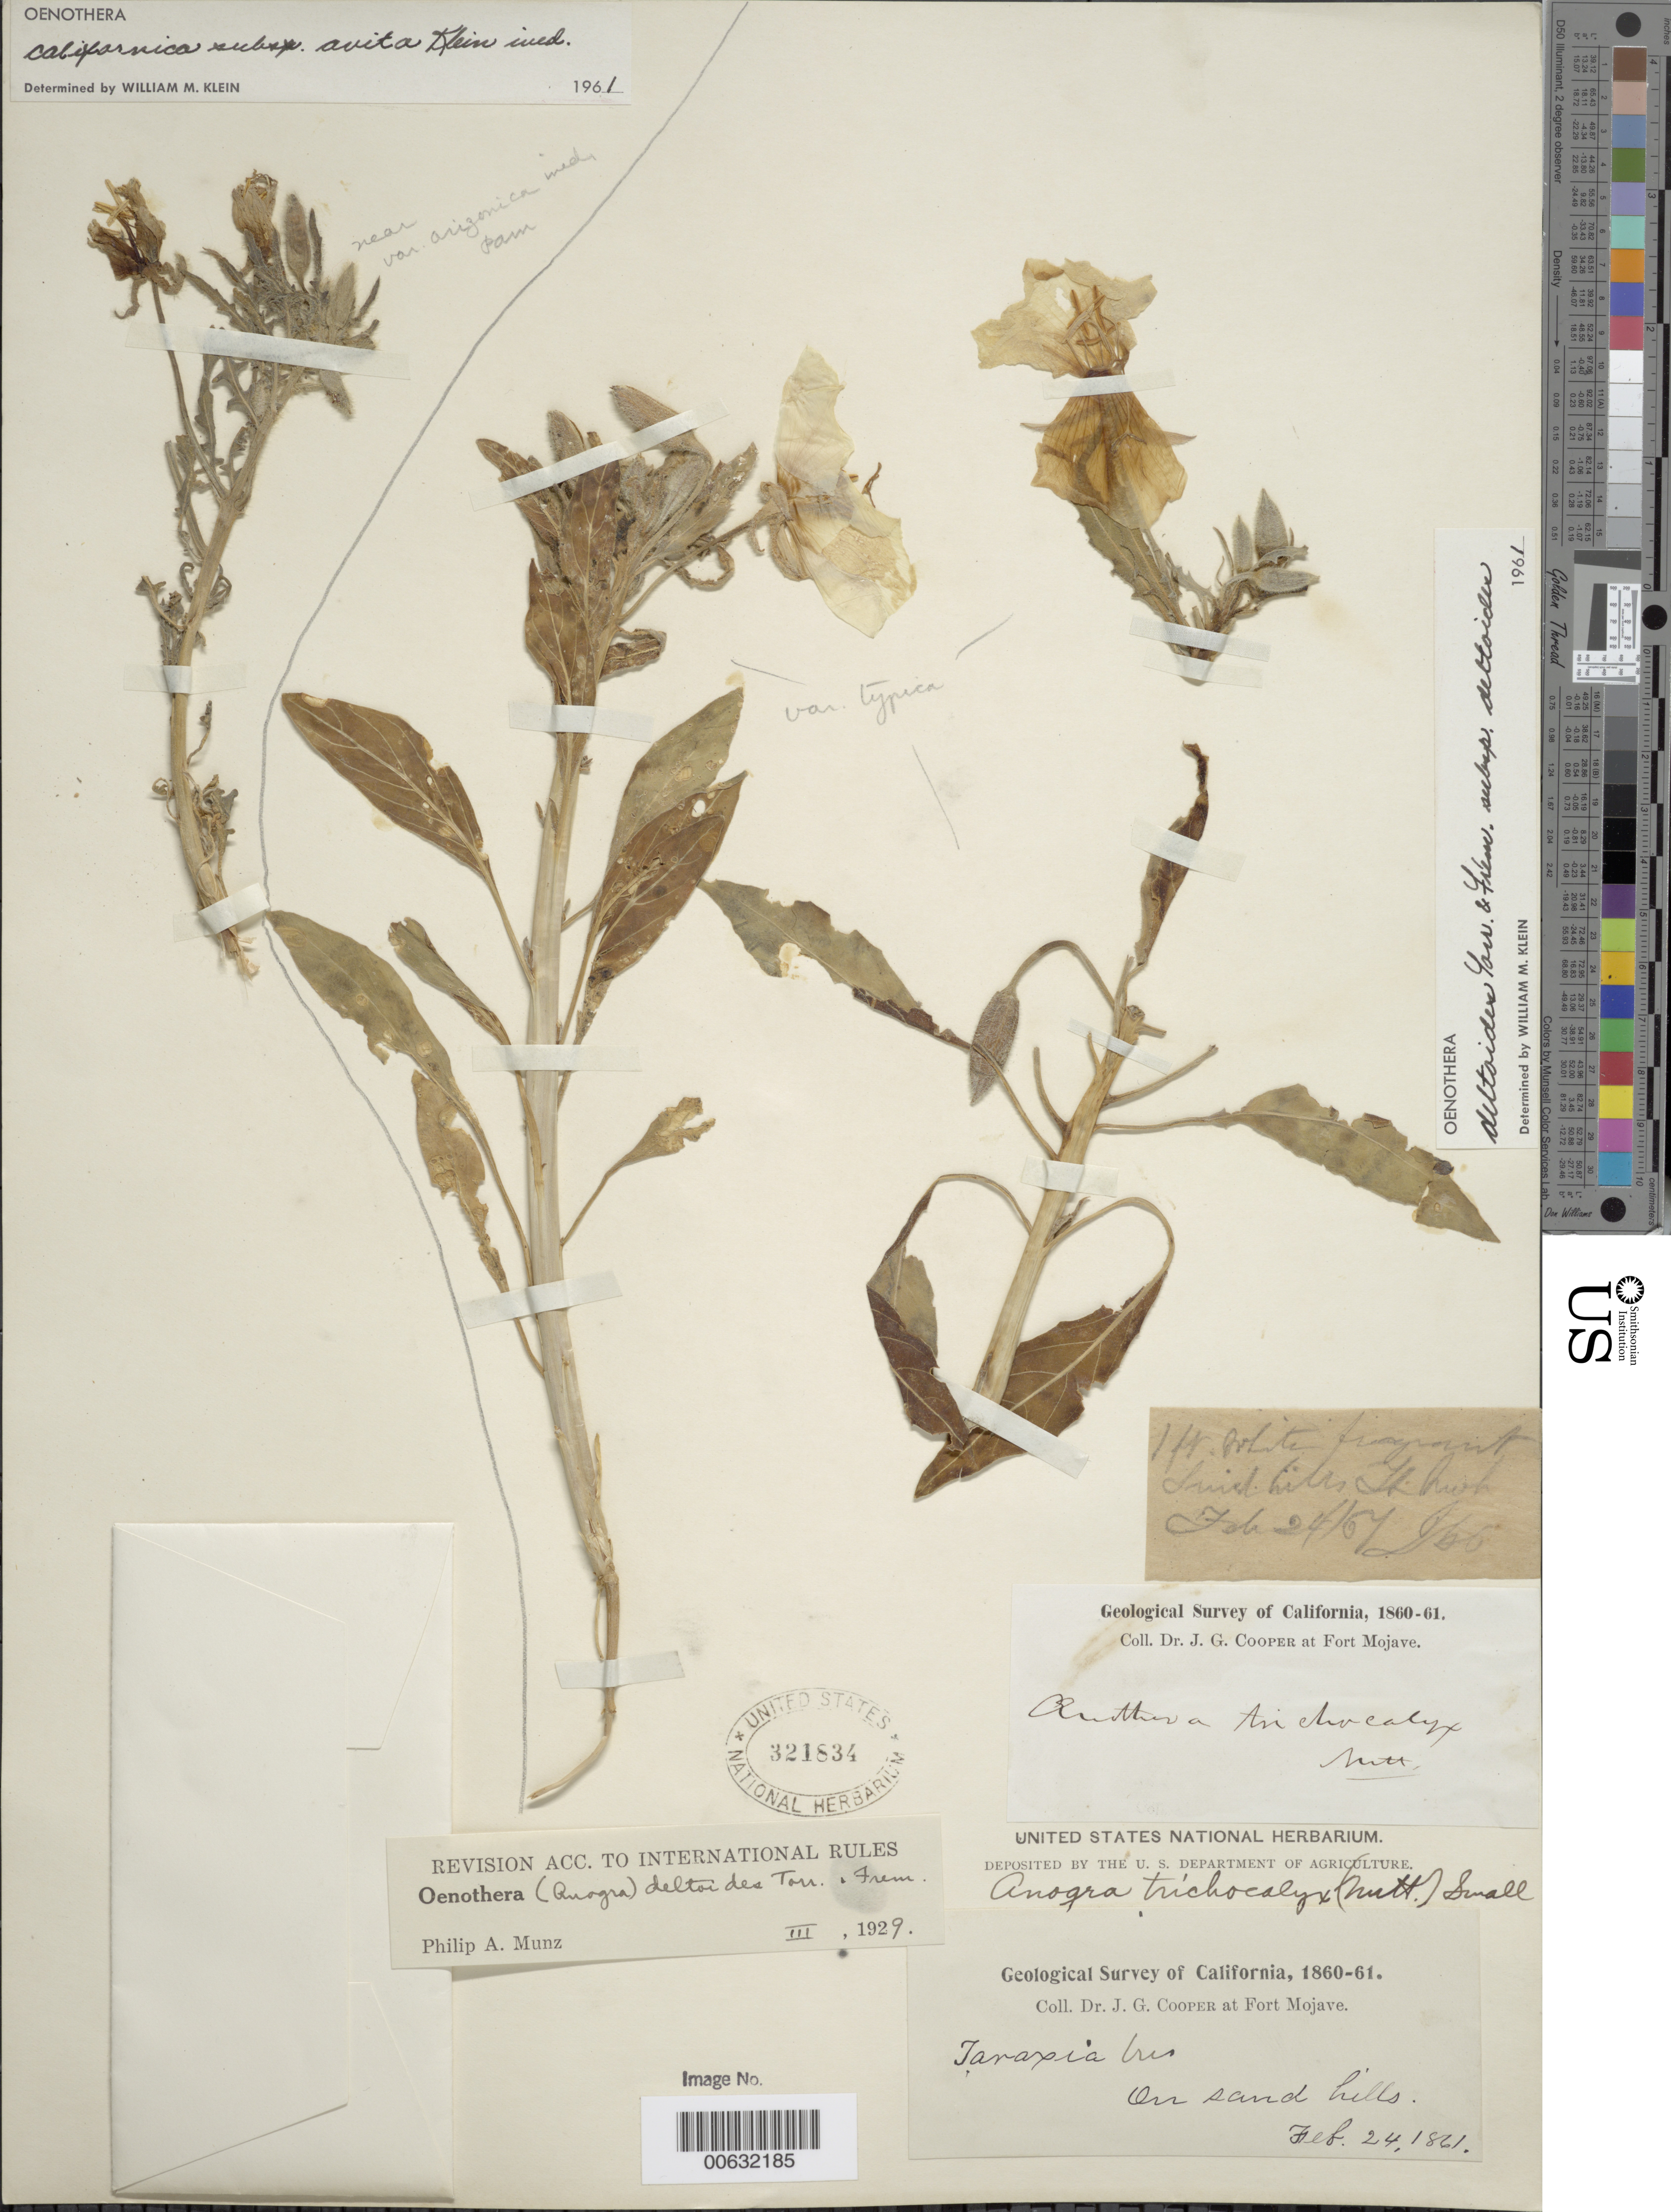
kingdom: Plantae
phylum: Tracheophyta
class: Magnoliopsida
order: Myrtales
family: Onagraceae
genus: Oenothera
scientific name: Oenothera deltoides subsp. deltoides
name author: Torr. & Frém.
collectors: J. G. Cooper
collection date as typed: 24 Feb 1861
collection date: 1861-02-24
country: United States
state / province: California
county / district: San Bernardino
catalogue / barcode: US 321834